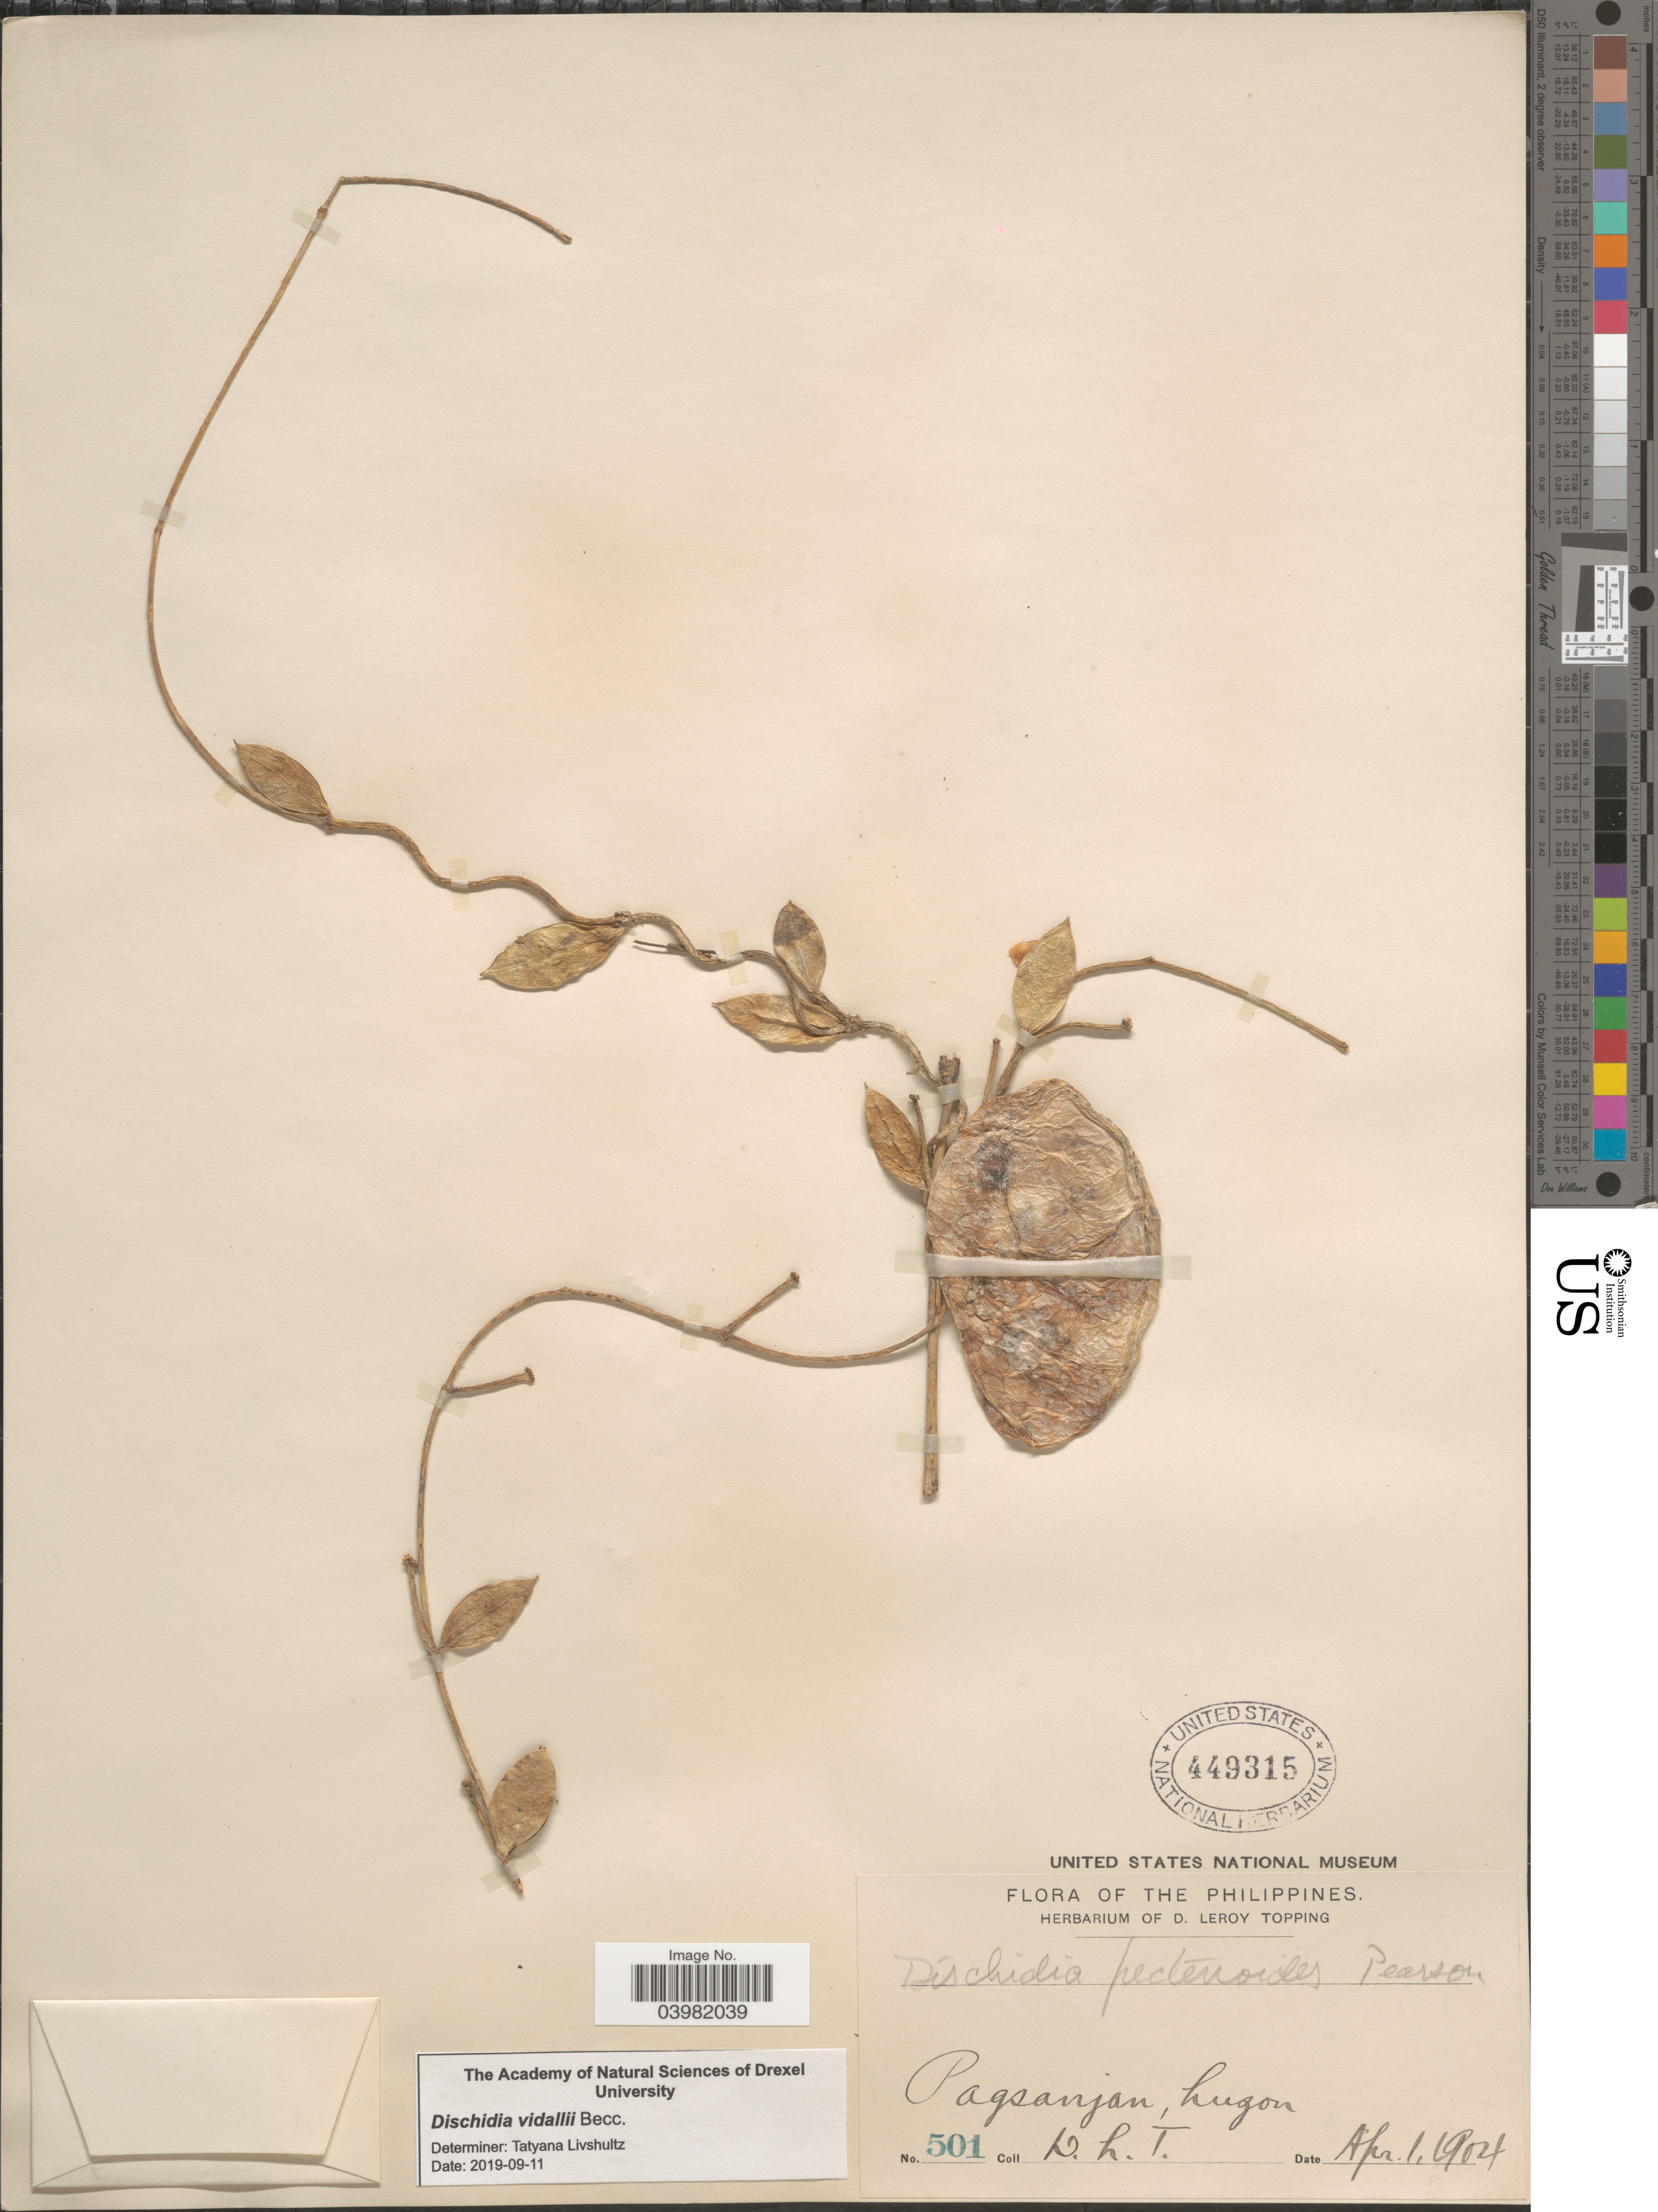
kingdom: Plantae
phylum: Tracheophyta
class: Magnoliopsida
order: Gentianales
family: Apocynaceae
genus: Dischidia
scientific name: Dischidia vidalii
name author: Becc.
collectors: D. L. Topping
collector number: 501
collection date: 1904-04-01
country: Philippines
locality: Pagsanjan, Luzon.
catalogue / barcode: US 449315